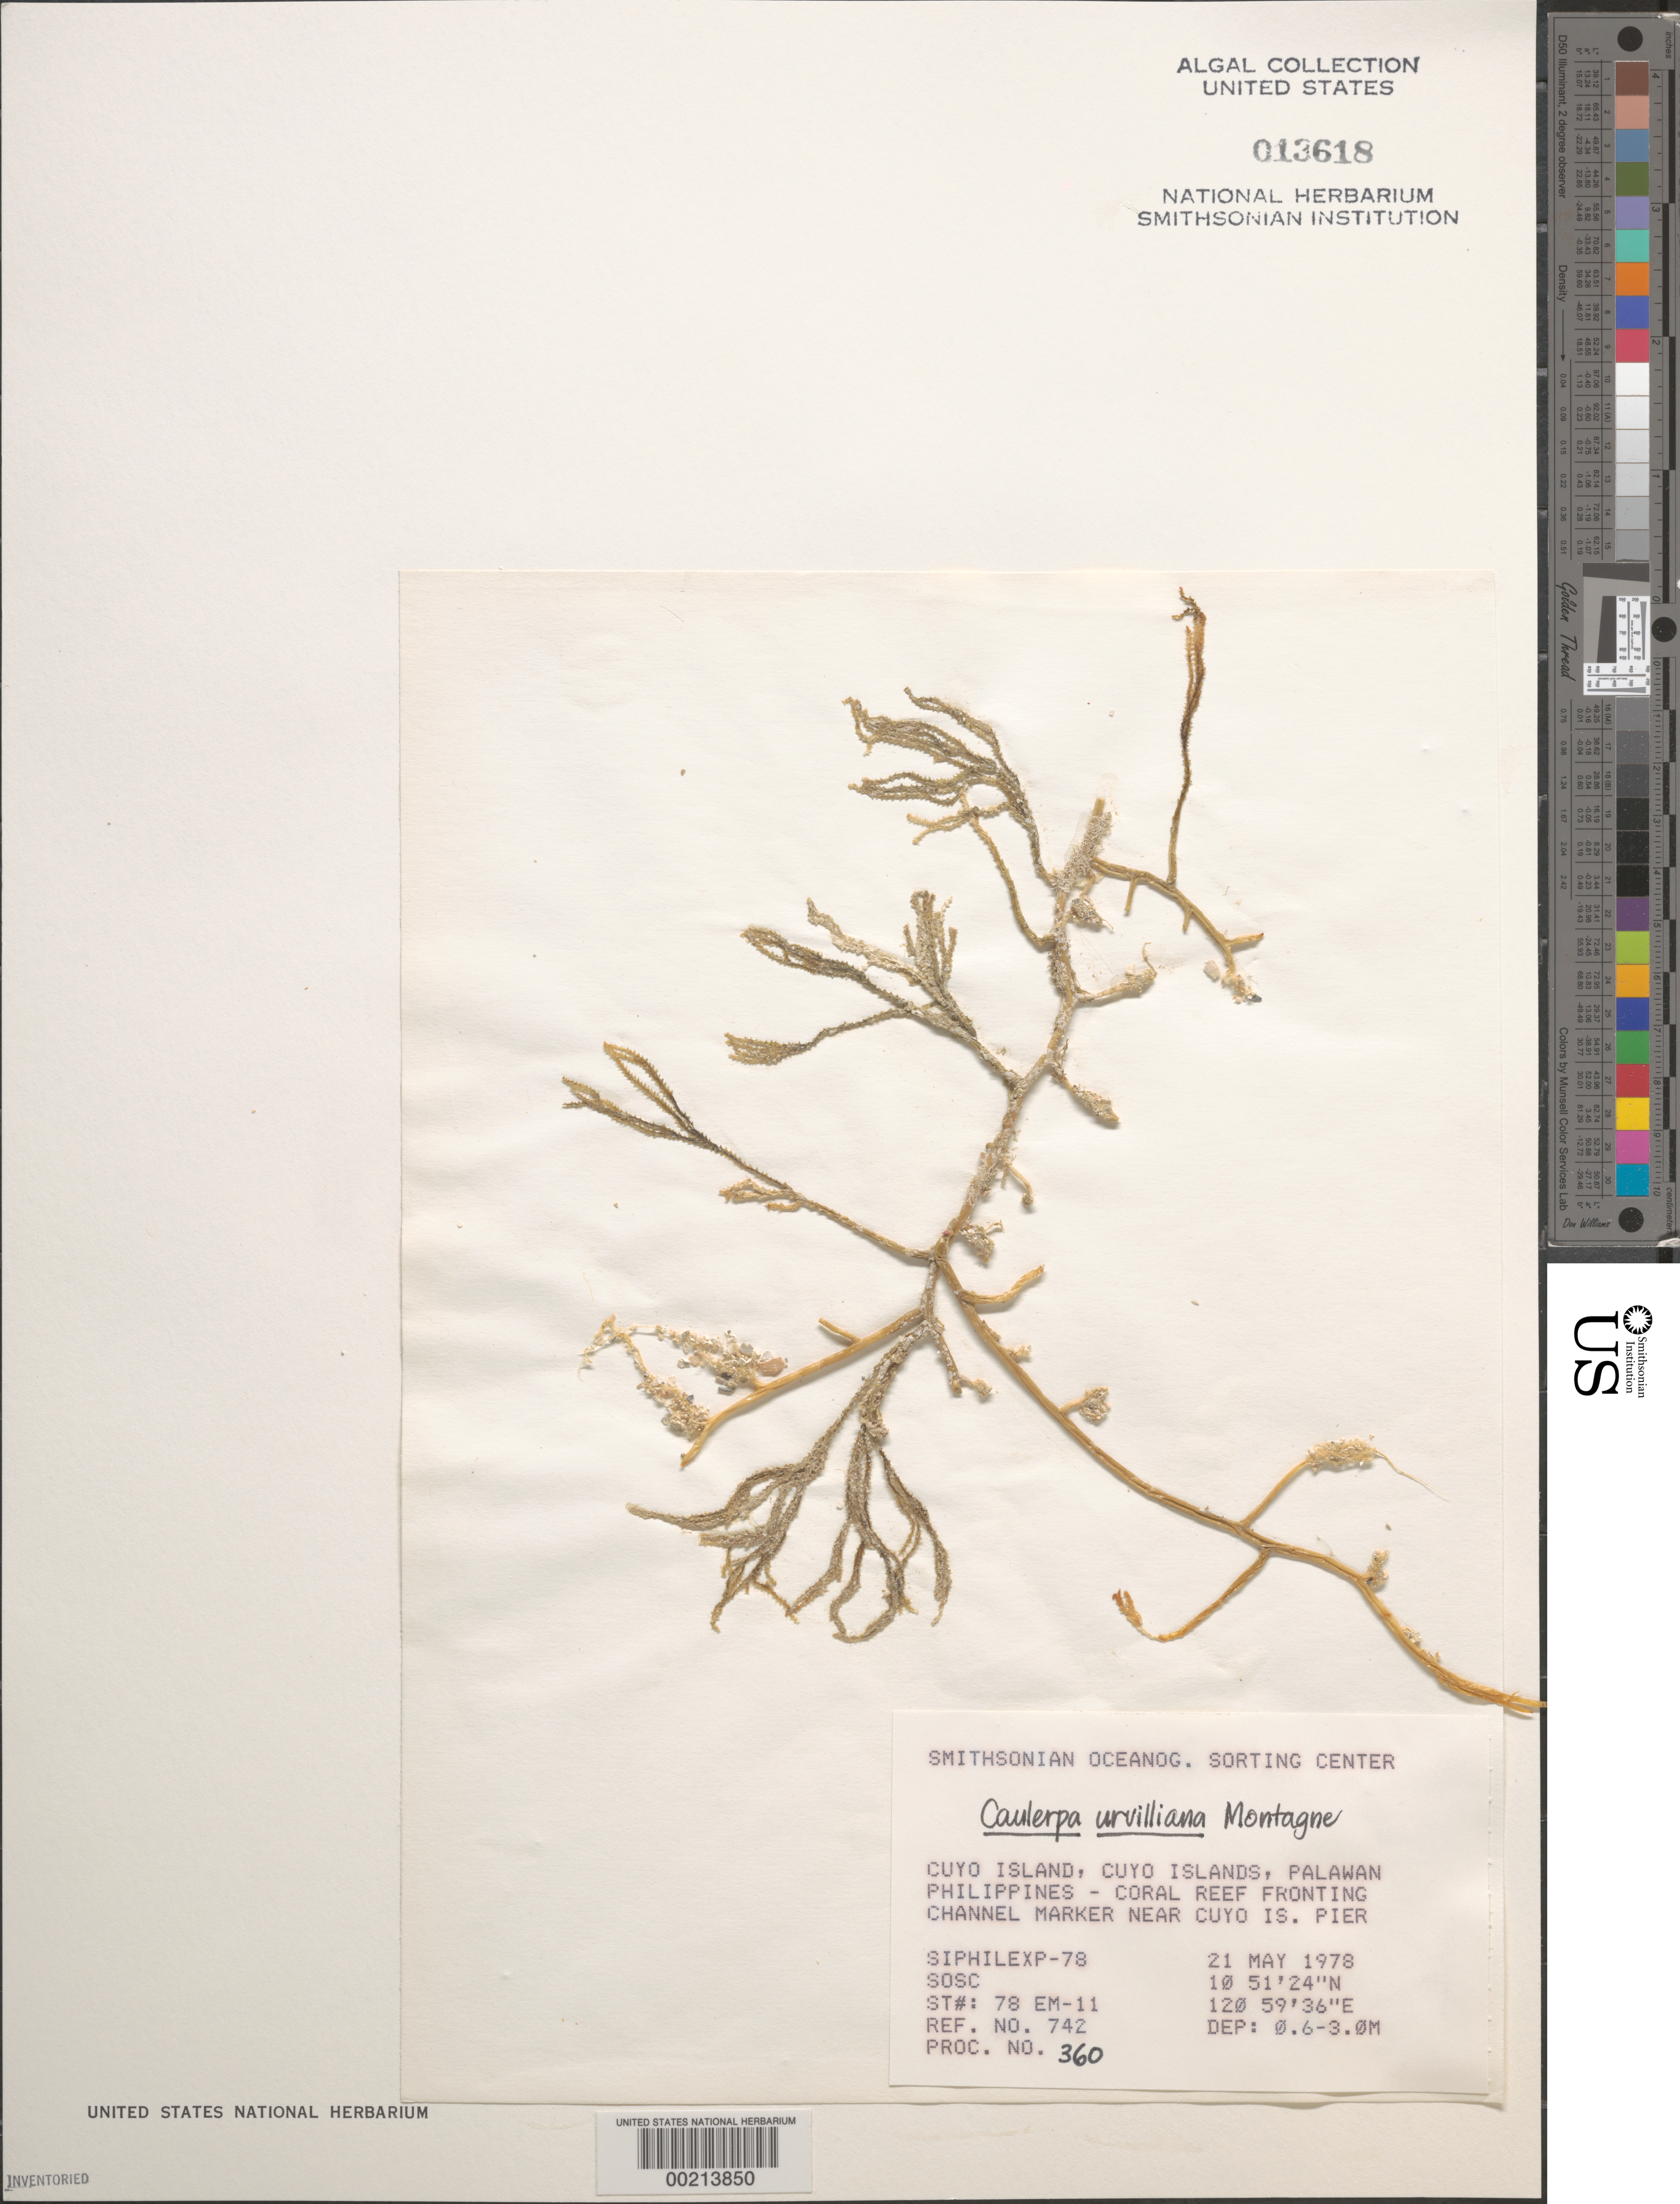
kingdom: Plantae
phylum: Chlorophyta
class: Ulvophyceae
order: Bryopsidales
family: Caulerpaceae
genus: Caulerpa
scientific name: Caulerpa urvilleana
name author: Mont.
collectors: SOSC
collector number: Station 78 Em-11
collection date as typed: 21 May 1978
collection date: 1978-05-21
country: Philippines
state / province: Mimaropa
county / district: Palawan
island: Cuyo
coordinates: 10 51' 24" N, 120 59' 36" E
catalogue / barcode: US 13618